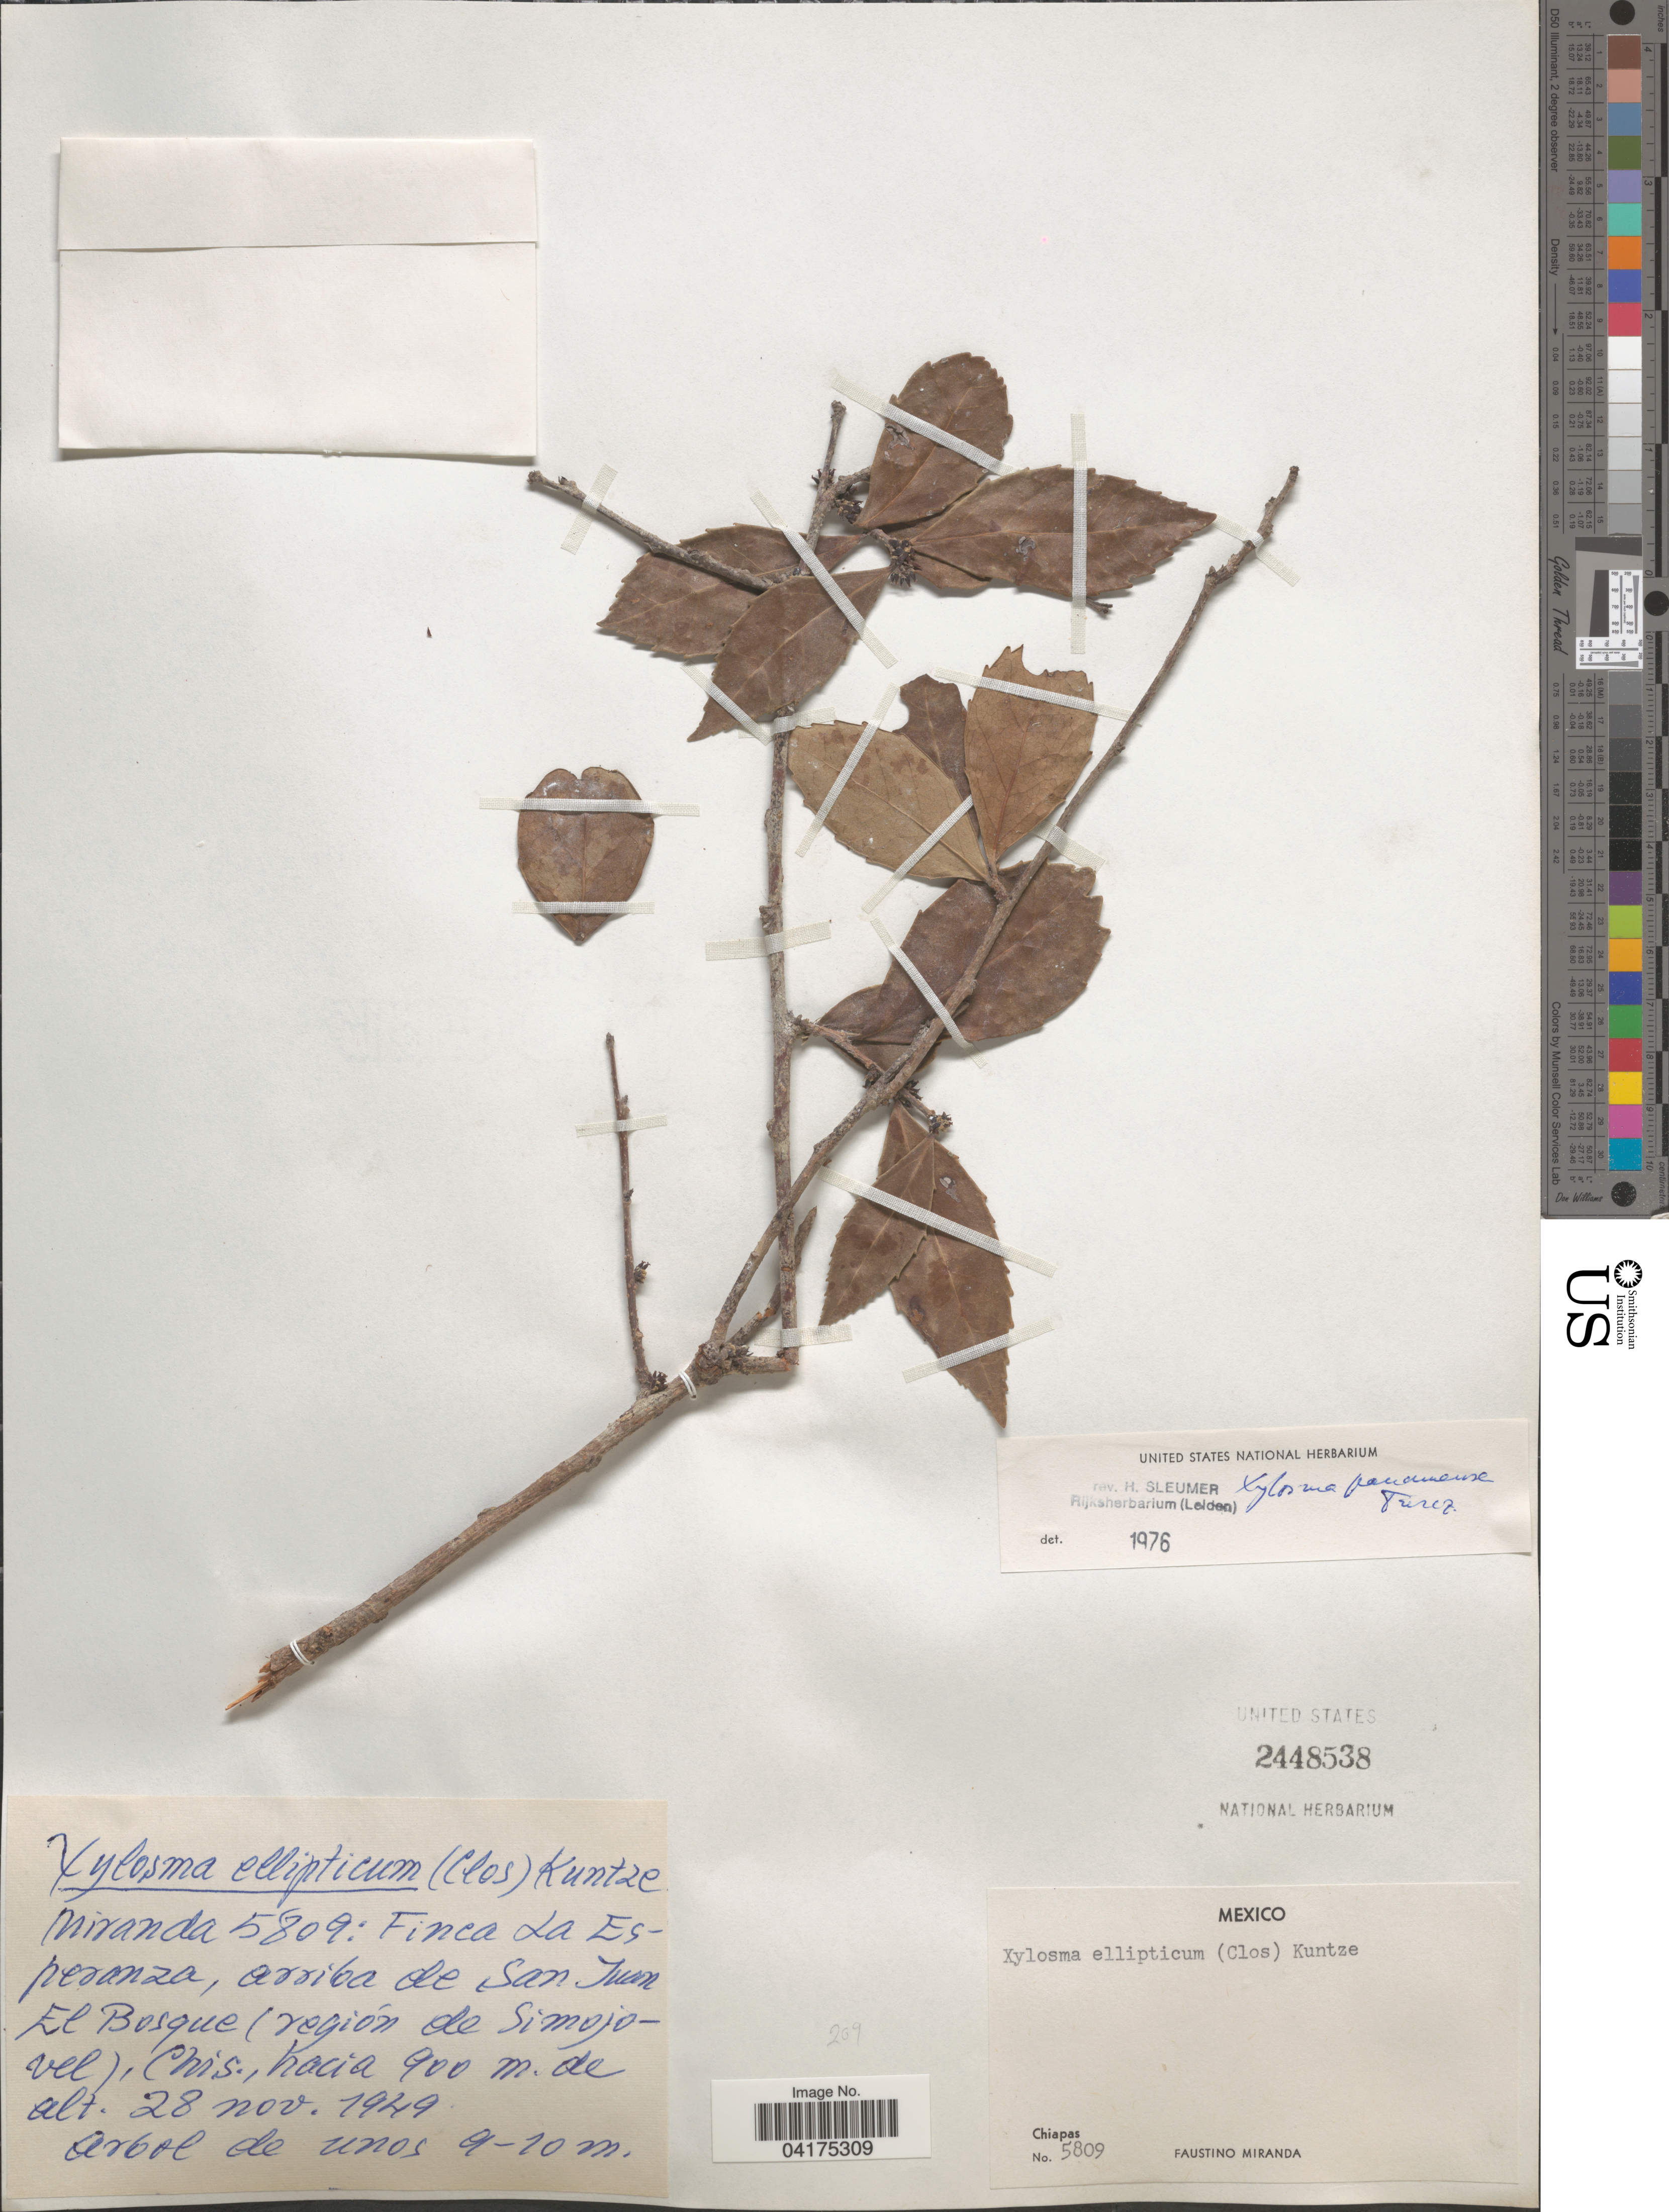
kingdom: Plantae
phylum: Tracheophyta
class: Magnoliopsida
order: Malpighiales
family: Salicaceae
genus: Xylosma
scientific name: Xylosma panamensis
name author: Turcz.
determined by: Sleumer, H. O.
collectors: F. Miranda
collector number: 5809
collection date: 1949-11-28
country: Mexico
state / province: Chiapas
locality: Finca La Esperanza, arriba de San Juan El Bosque (región de Simojovel).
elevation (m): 900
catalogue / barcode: US 2448538